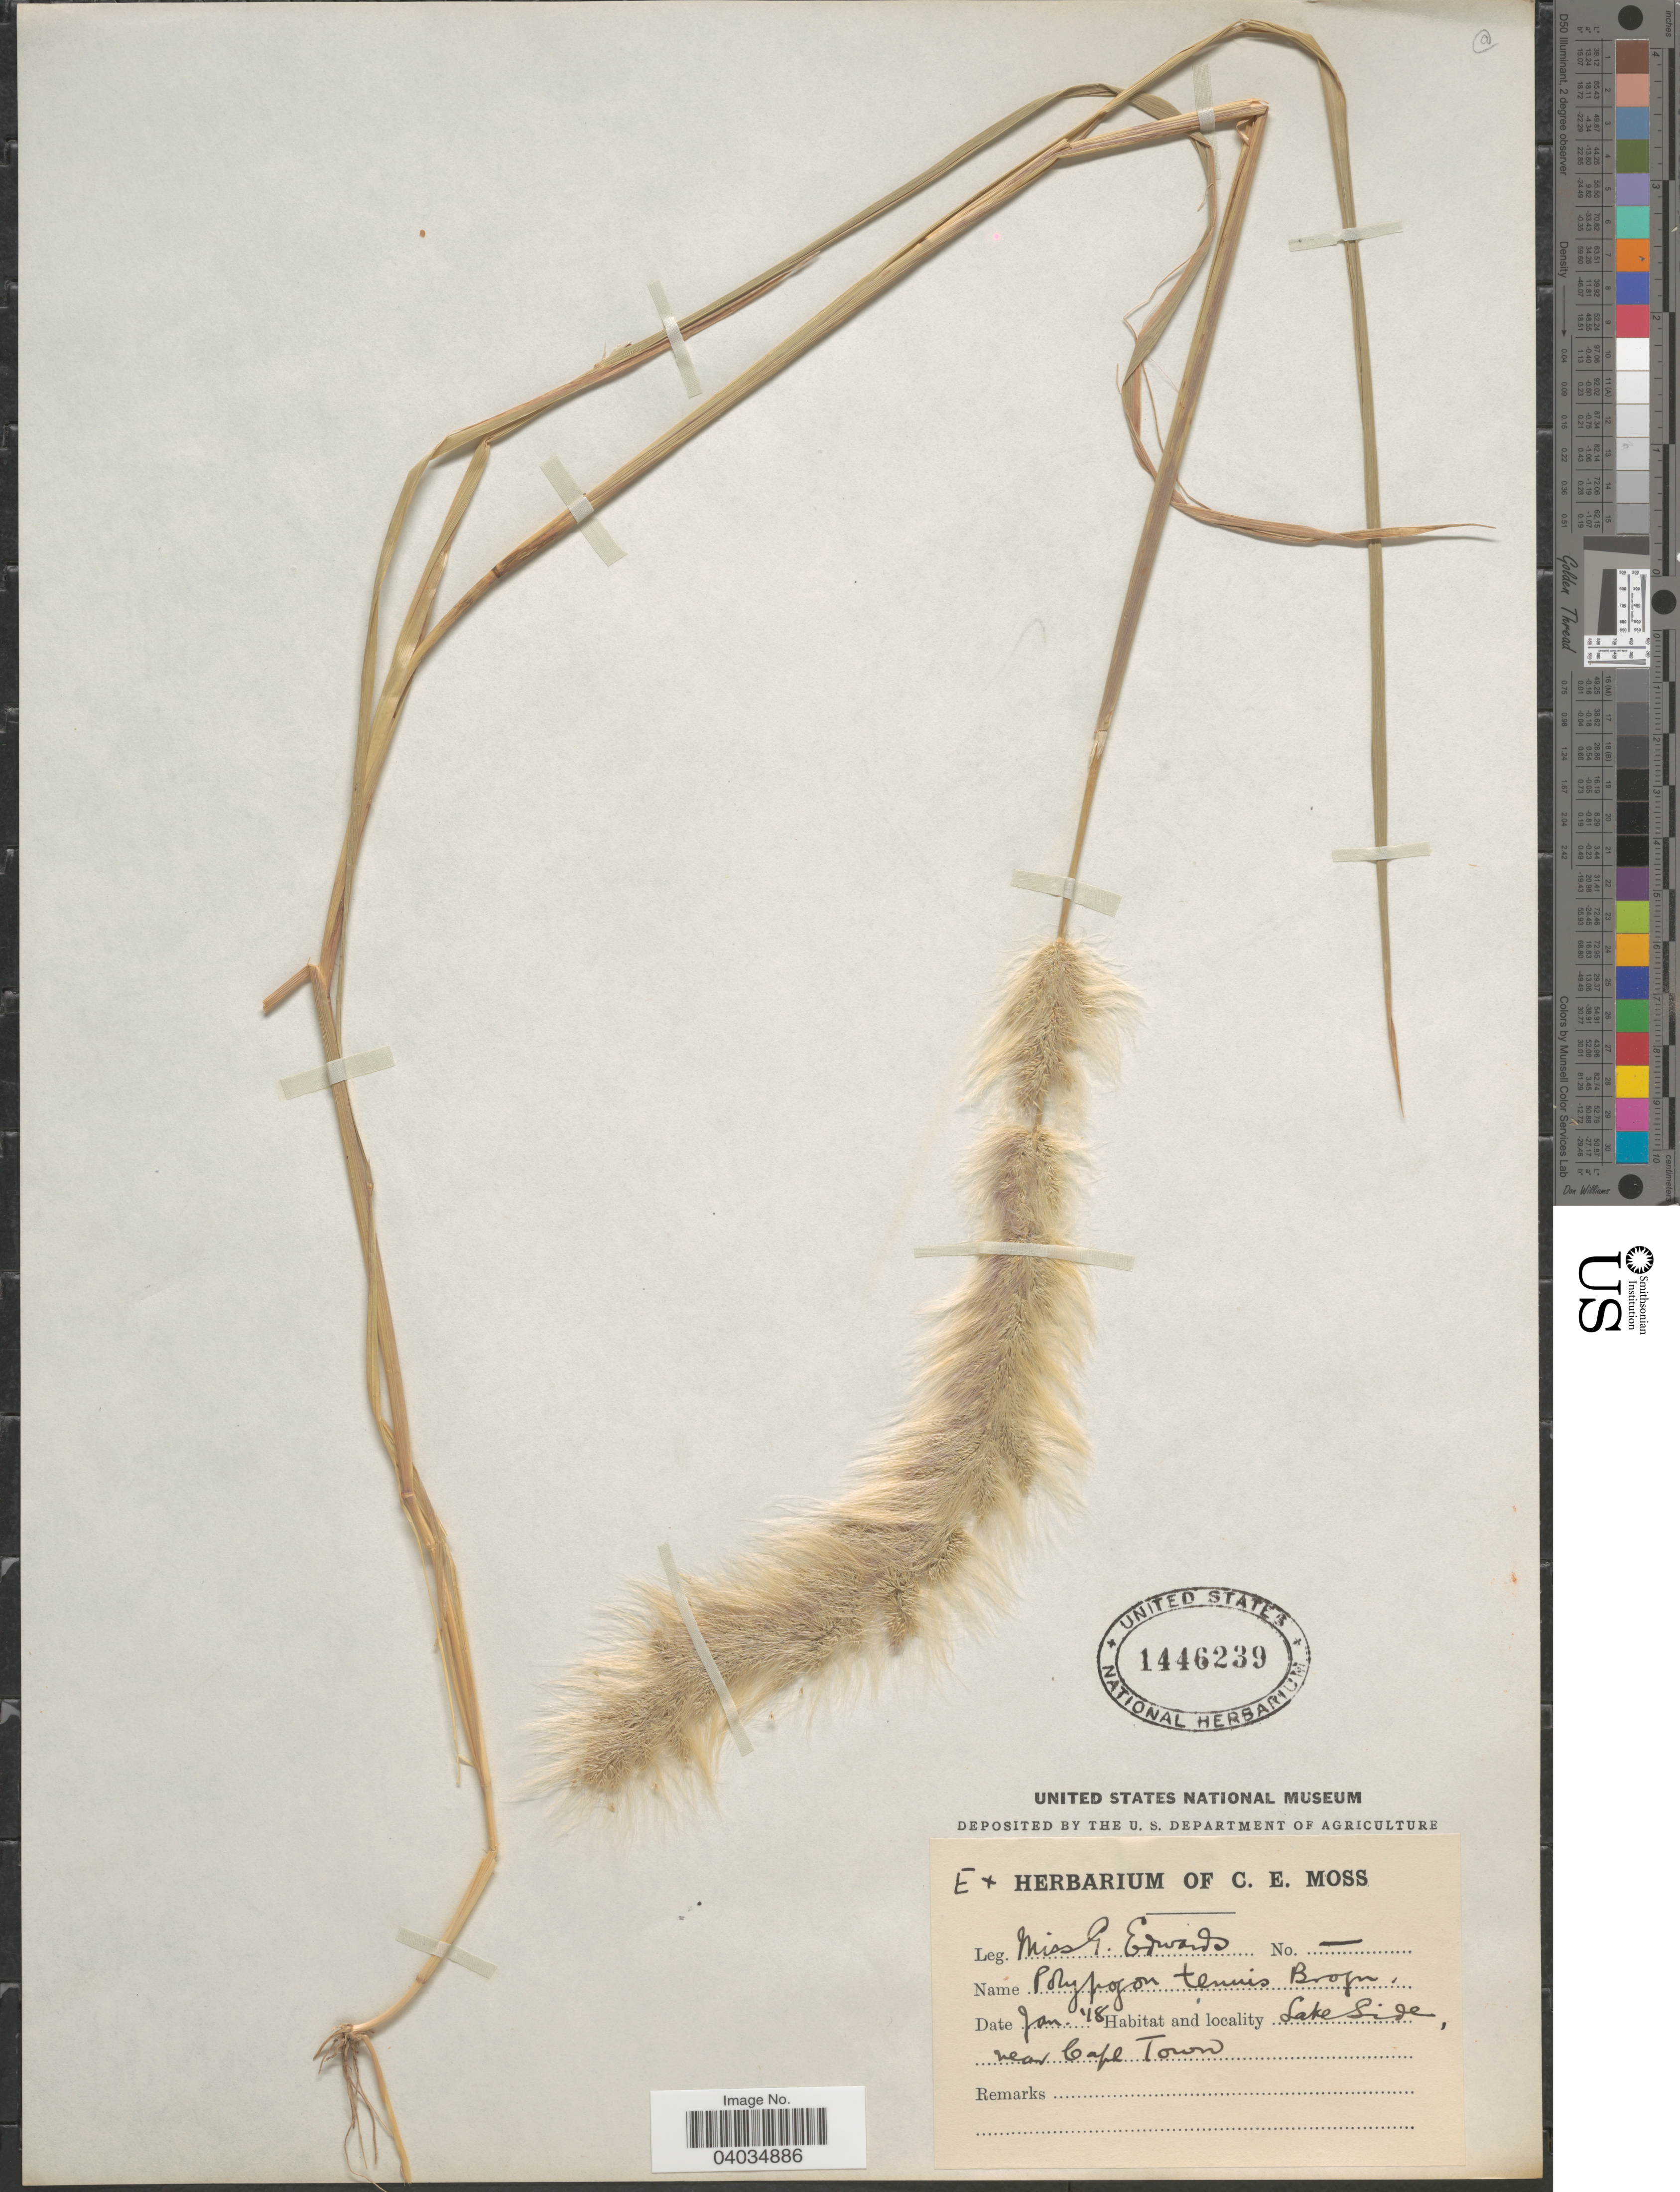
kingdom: Plantae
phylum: Tracheophyta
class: Liliopsida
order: Poales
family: Poaceae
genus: Polypogon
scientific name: Polypogon tenuis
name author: Brongn.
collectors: G. Edwards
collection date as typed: Transcribed d/m/y: /1/18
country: South Africa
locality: Lake Side, near Cape Town.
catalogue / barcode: US 1446239